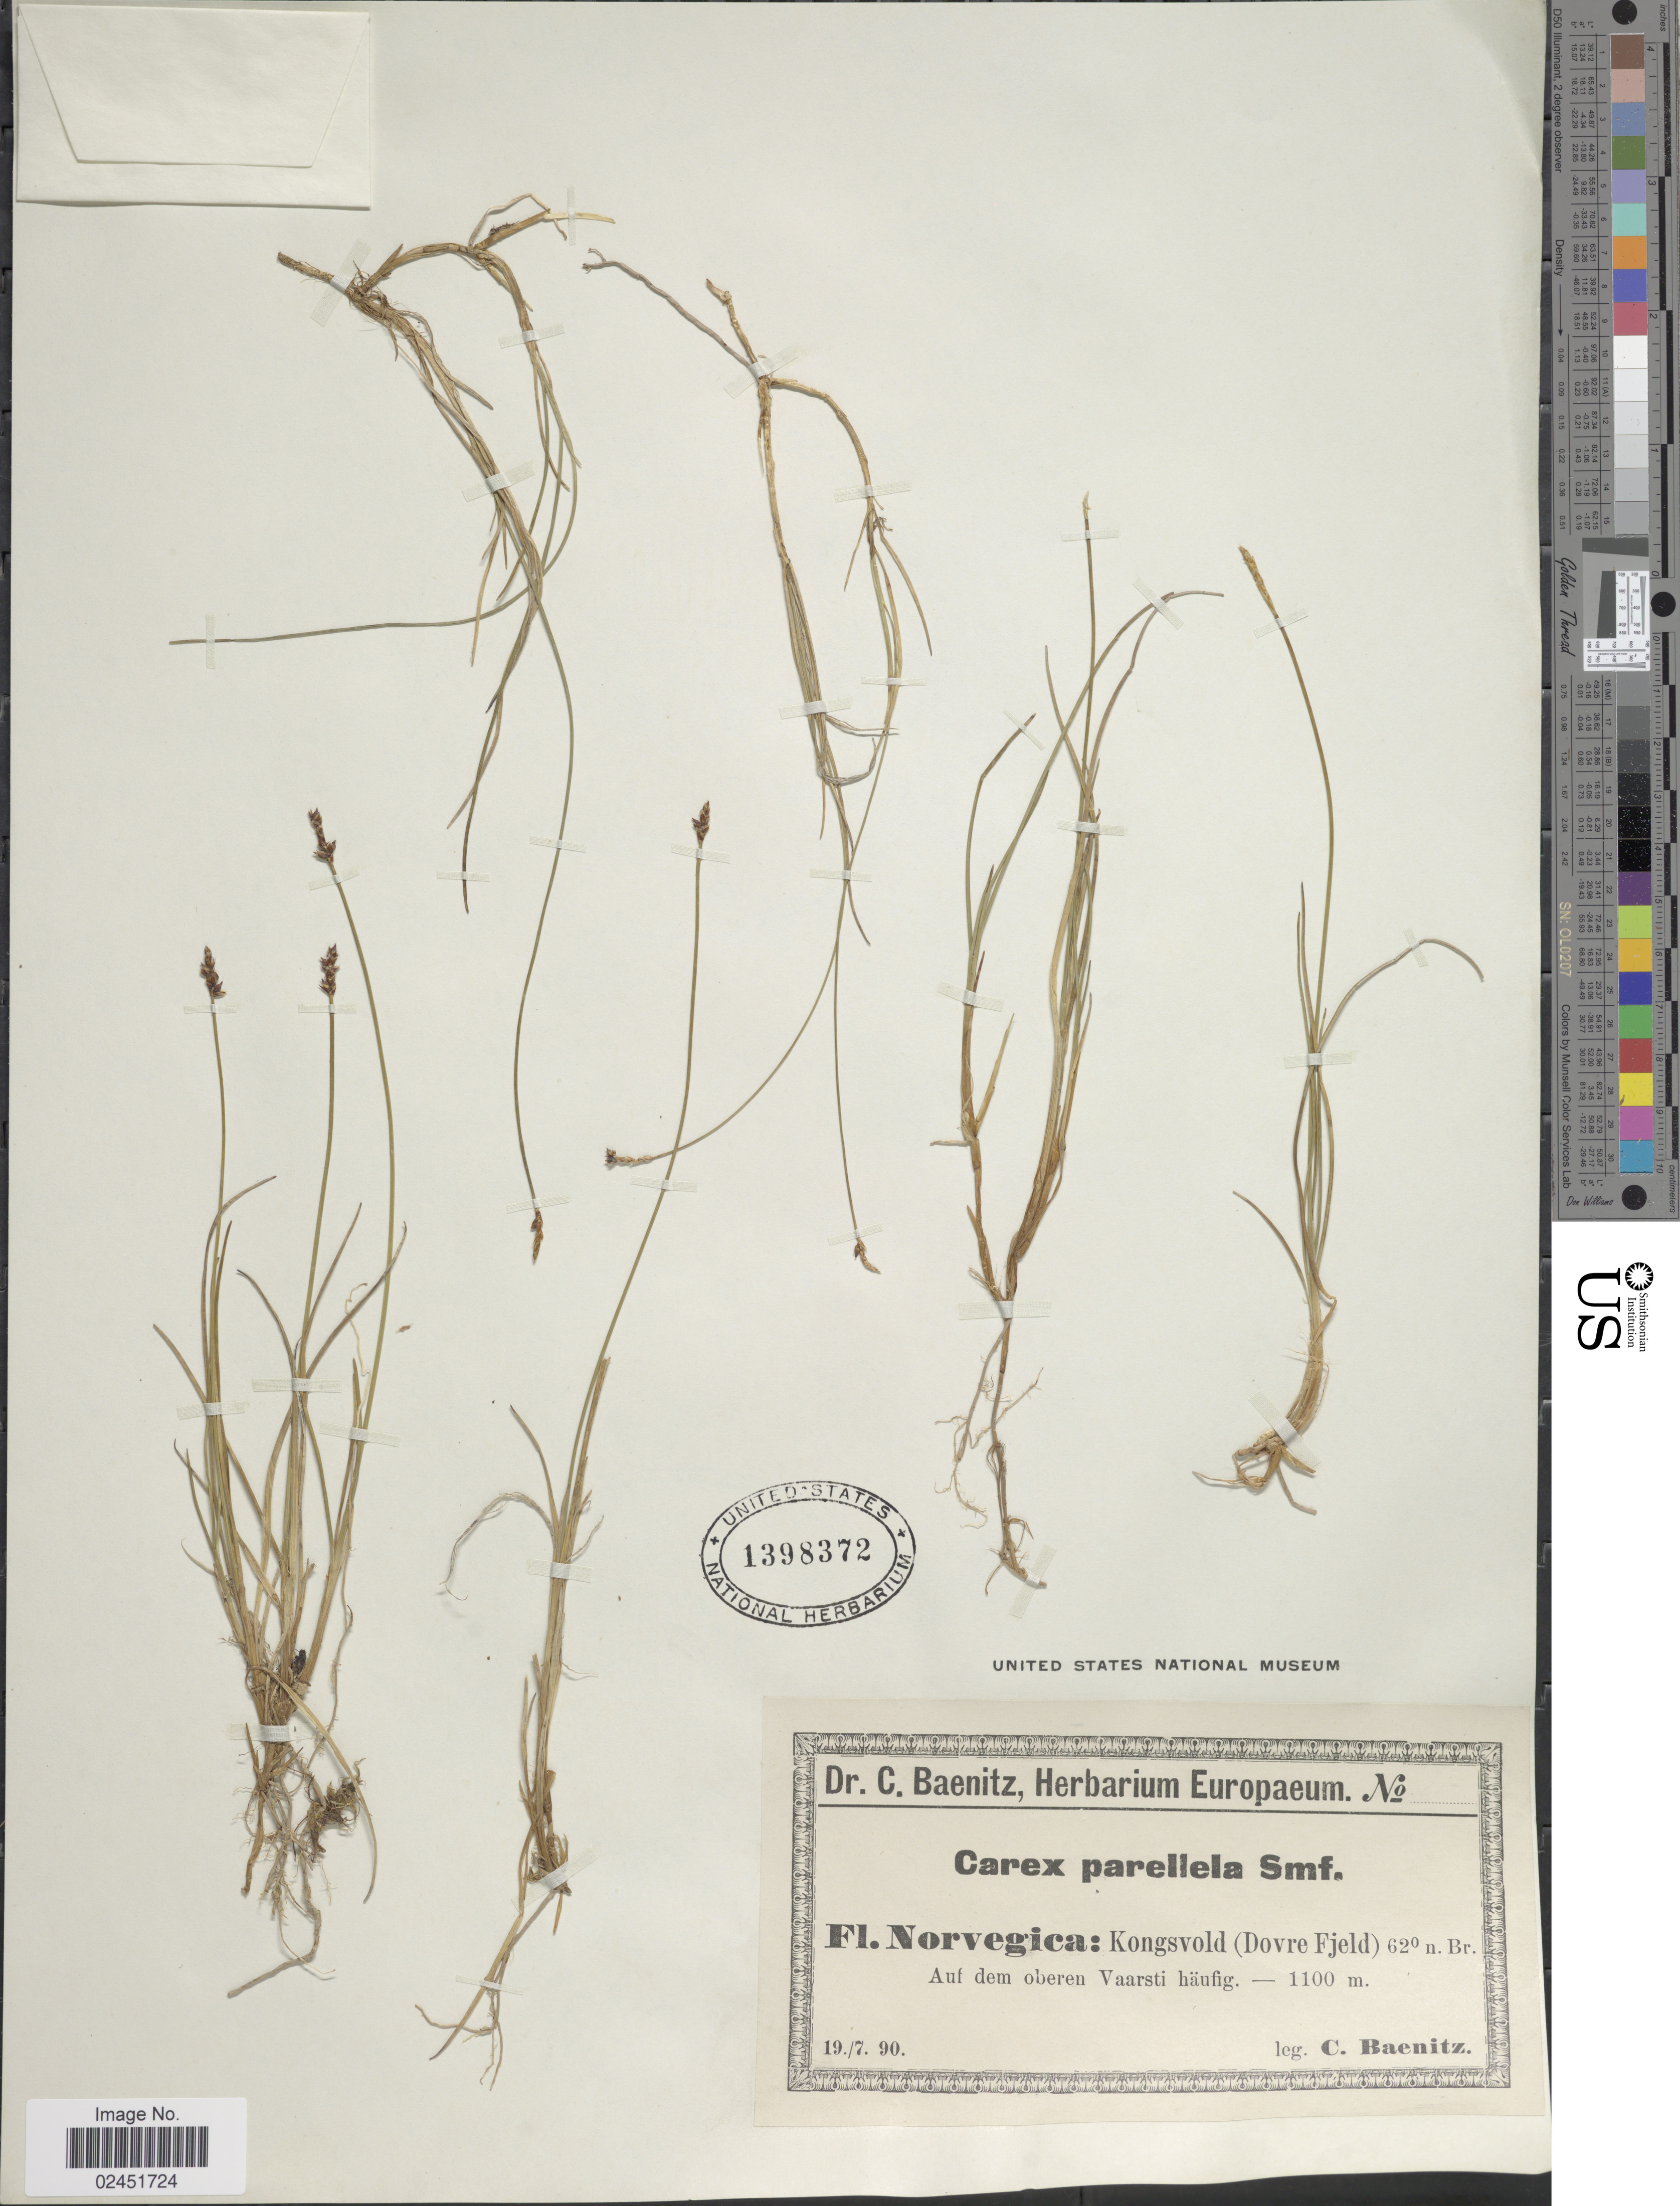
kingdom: Plantae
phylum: Tracheophyta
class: Liliopsida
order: Poales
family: Cyperaceae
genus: Carex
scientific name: Carex parallela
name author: (Laest.) Sommerf.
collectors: C. G. Baenitz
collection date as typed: Transcribed d/m/y: 19/7/90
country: Norway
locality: Norvegica: Kongsvold (Dovre Fjeld). Auf dem oberen Vaarsti haufig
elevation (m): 1100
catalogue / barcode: US 1398372